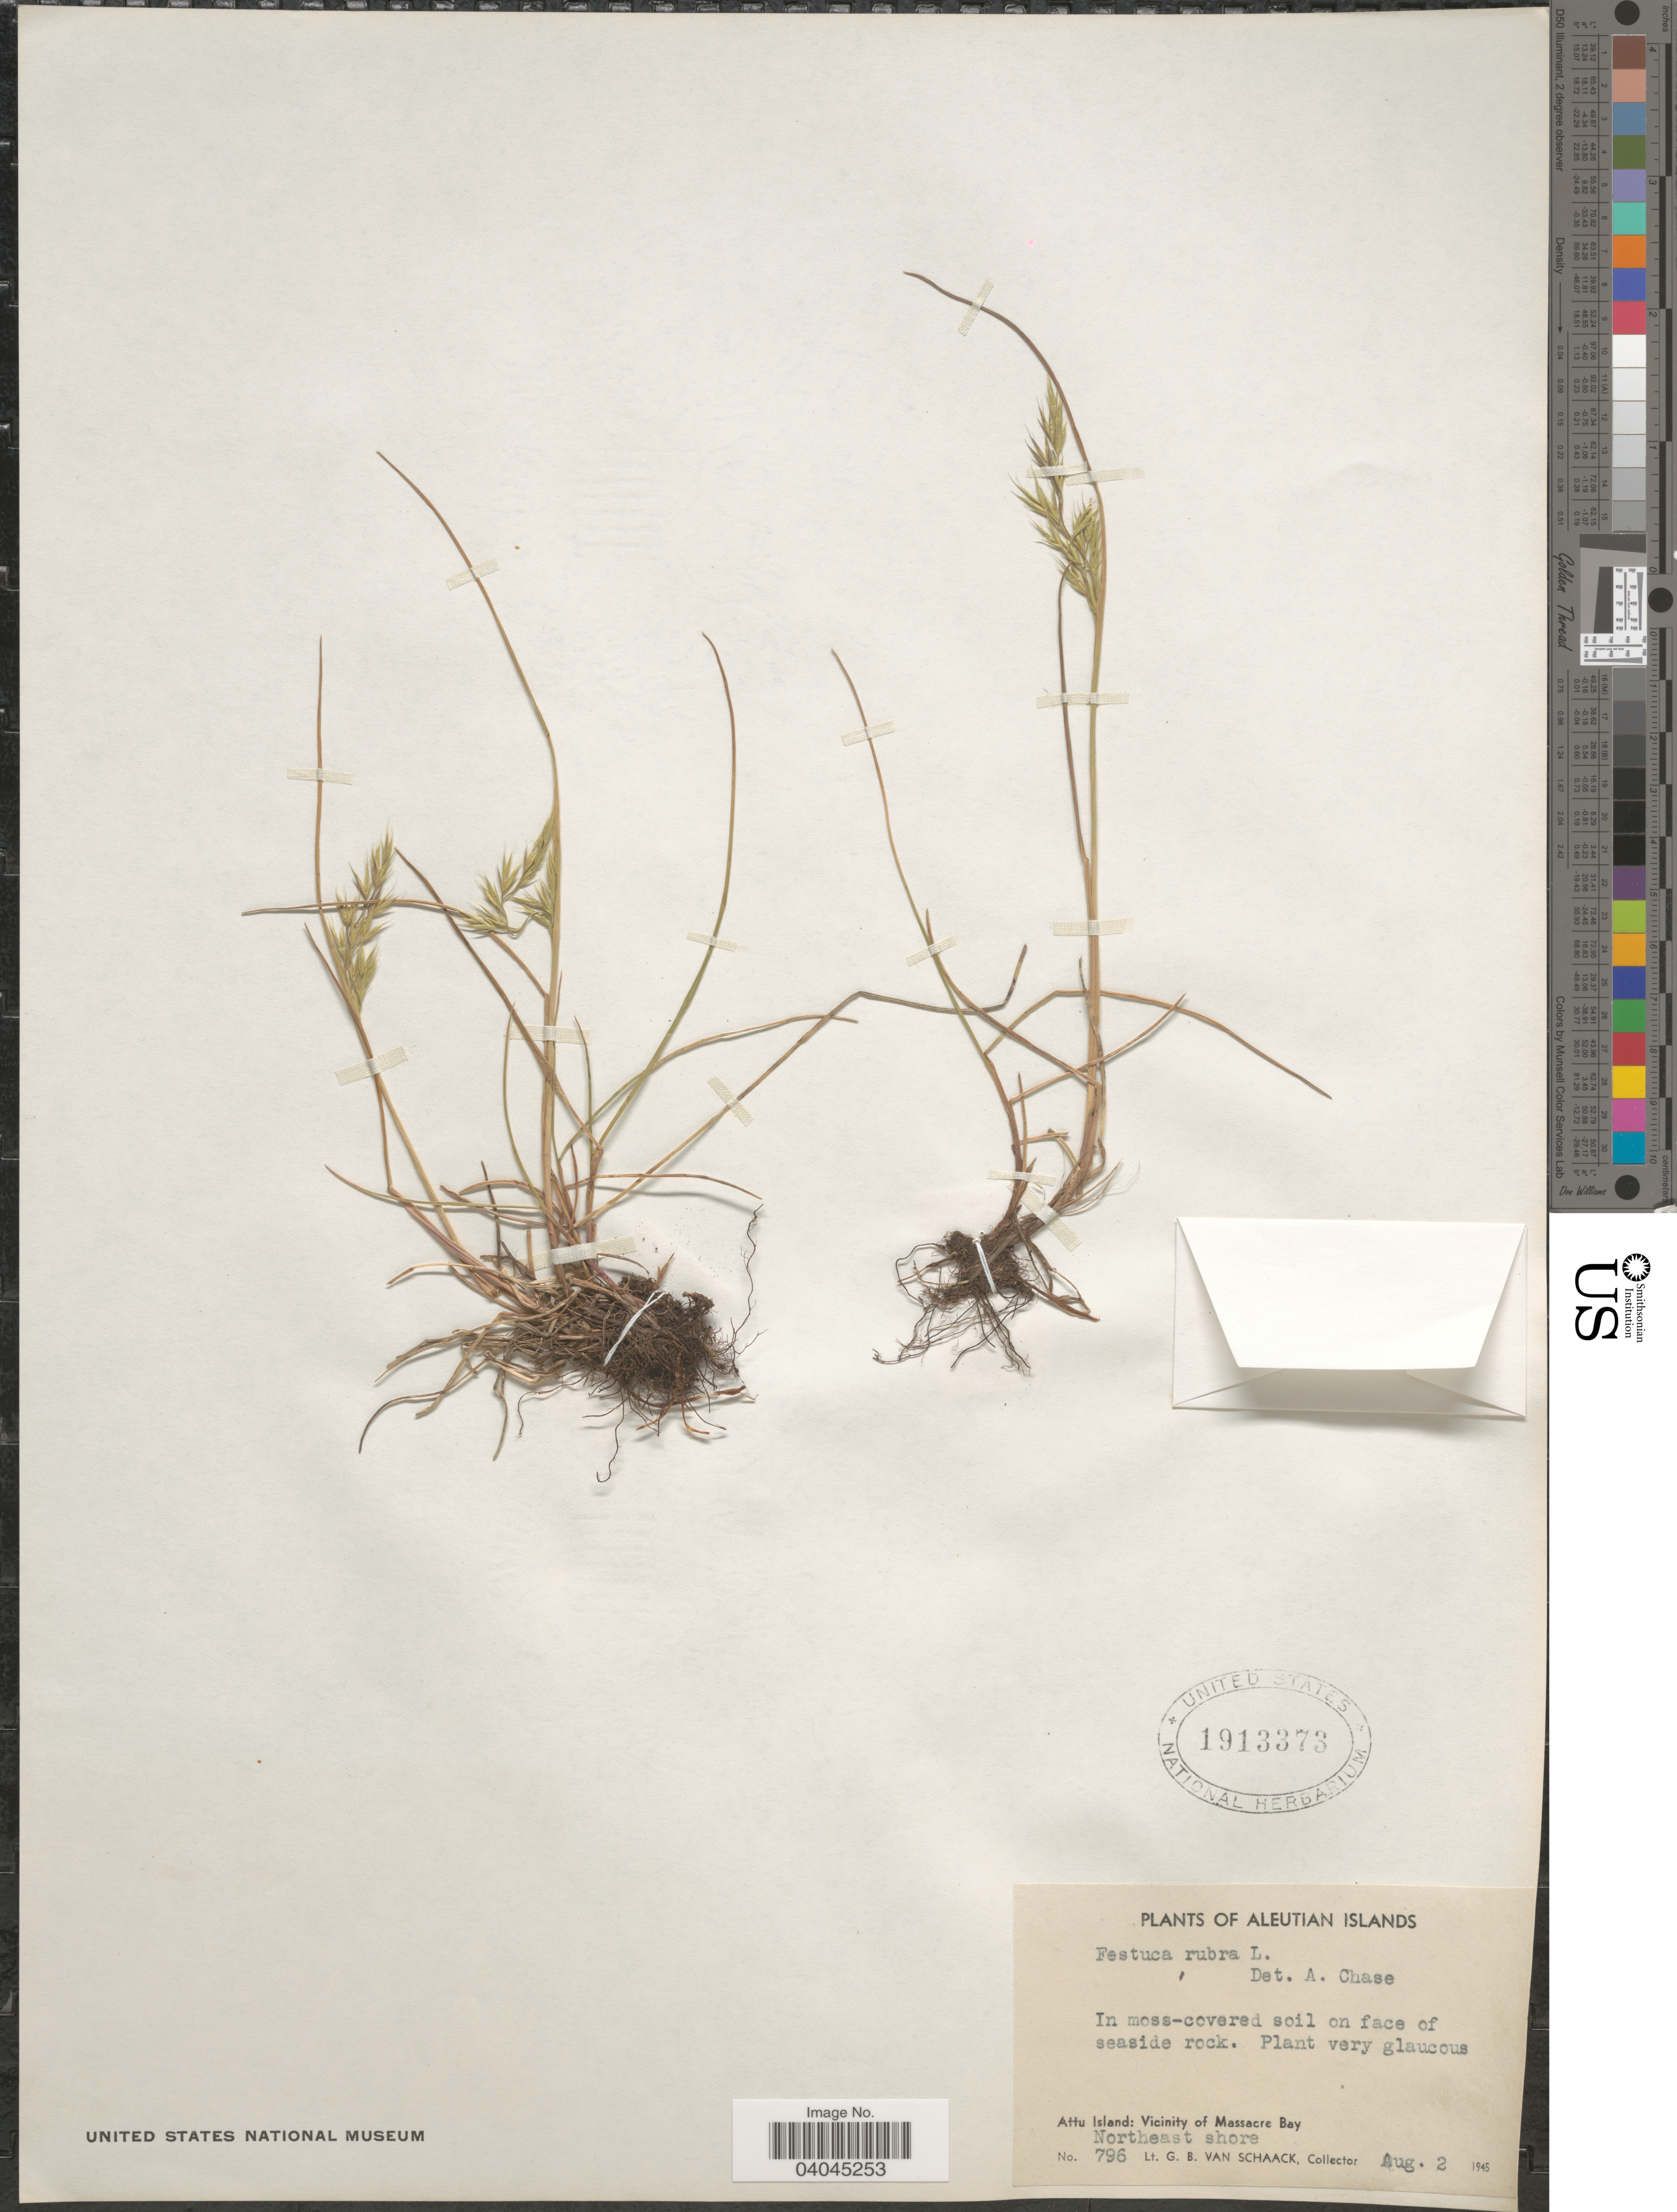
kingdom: Plantae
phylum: Tracheophyta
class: Liliopsida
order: Poales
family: Poaceae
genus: Festuca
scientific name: Festuca rubra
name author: L.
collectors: G. Van Schaack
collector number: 796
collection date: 1945-08-02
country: United States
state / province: Alaska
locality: Aleutian Islands. On face of seaside rock. Attu Island: Vicinity of Massacre Bay. Northeast shore.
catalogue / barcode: US 1913373